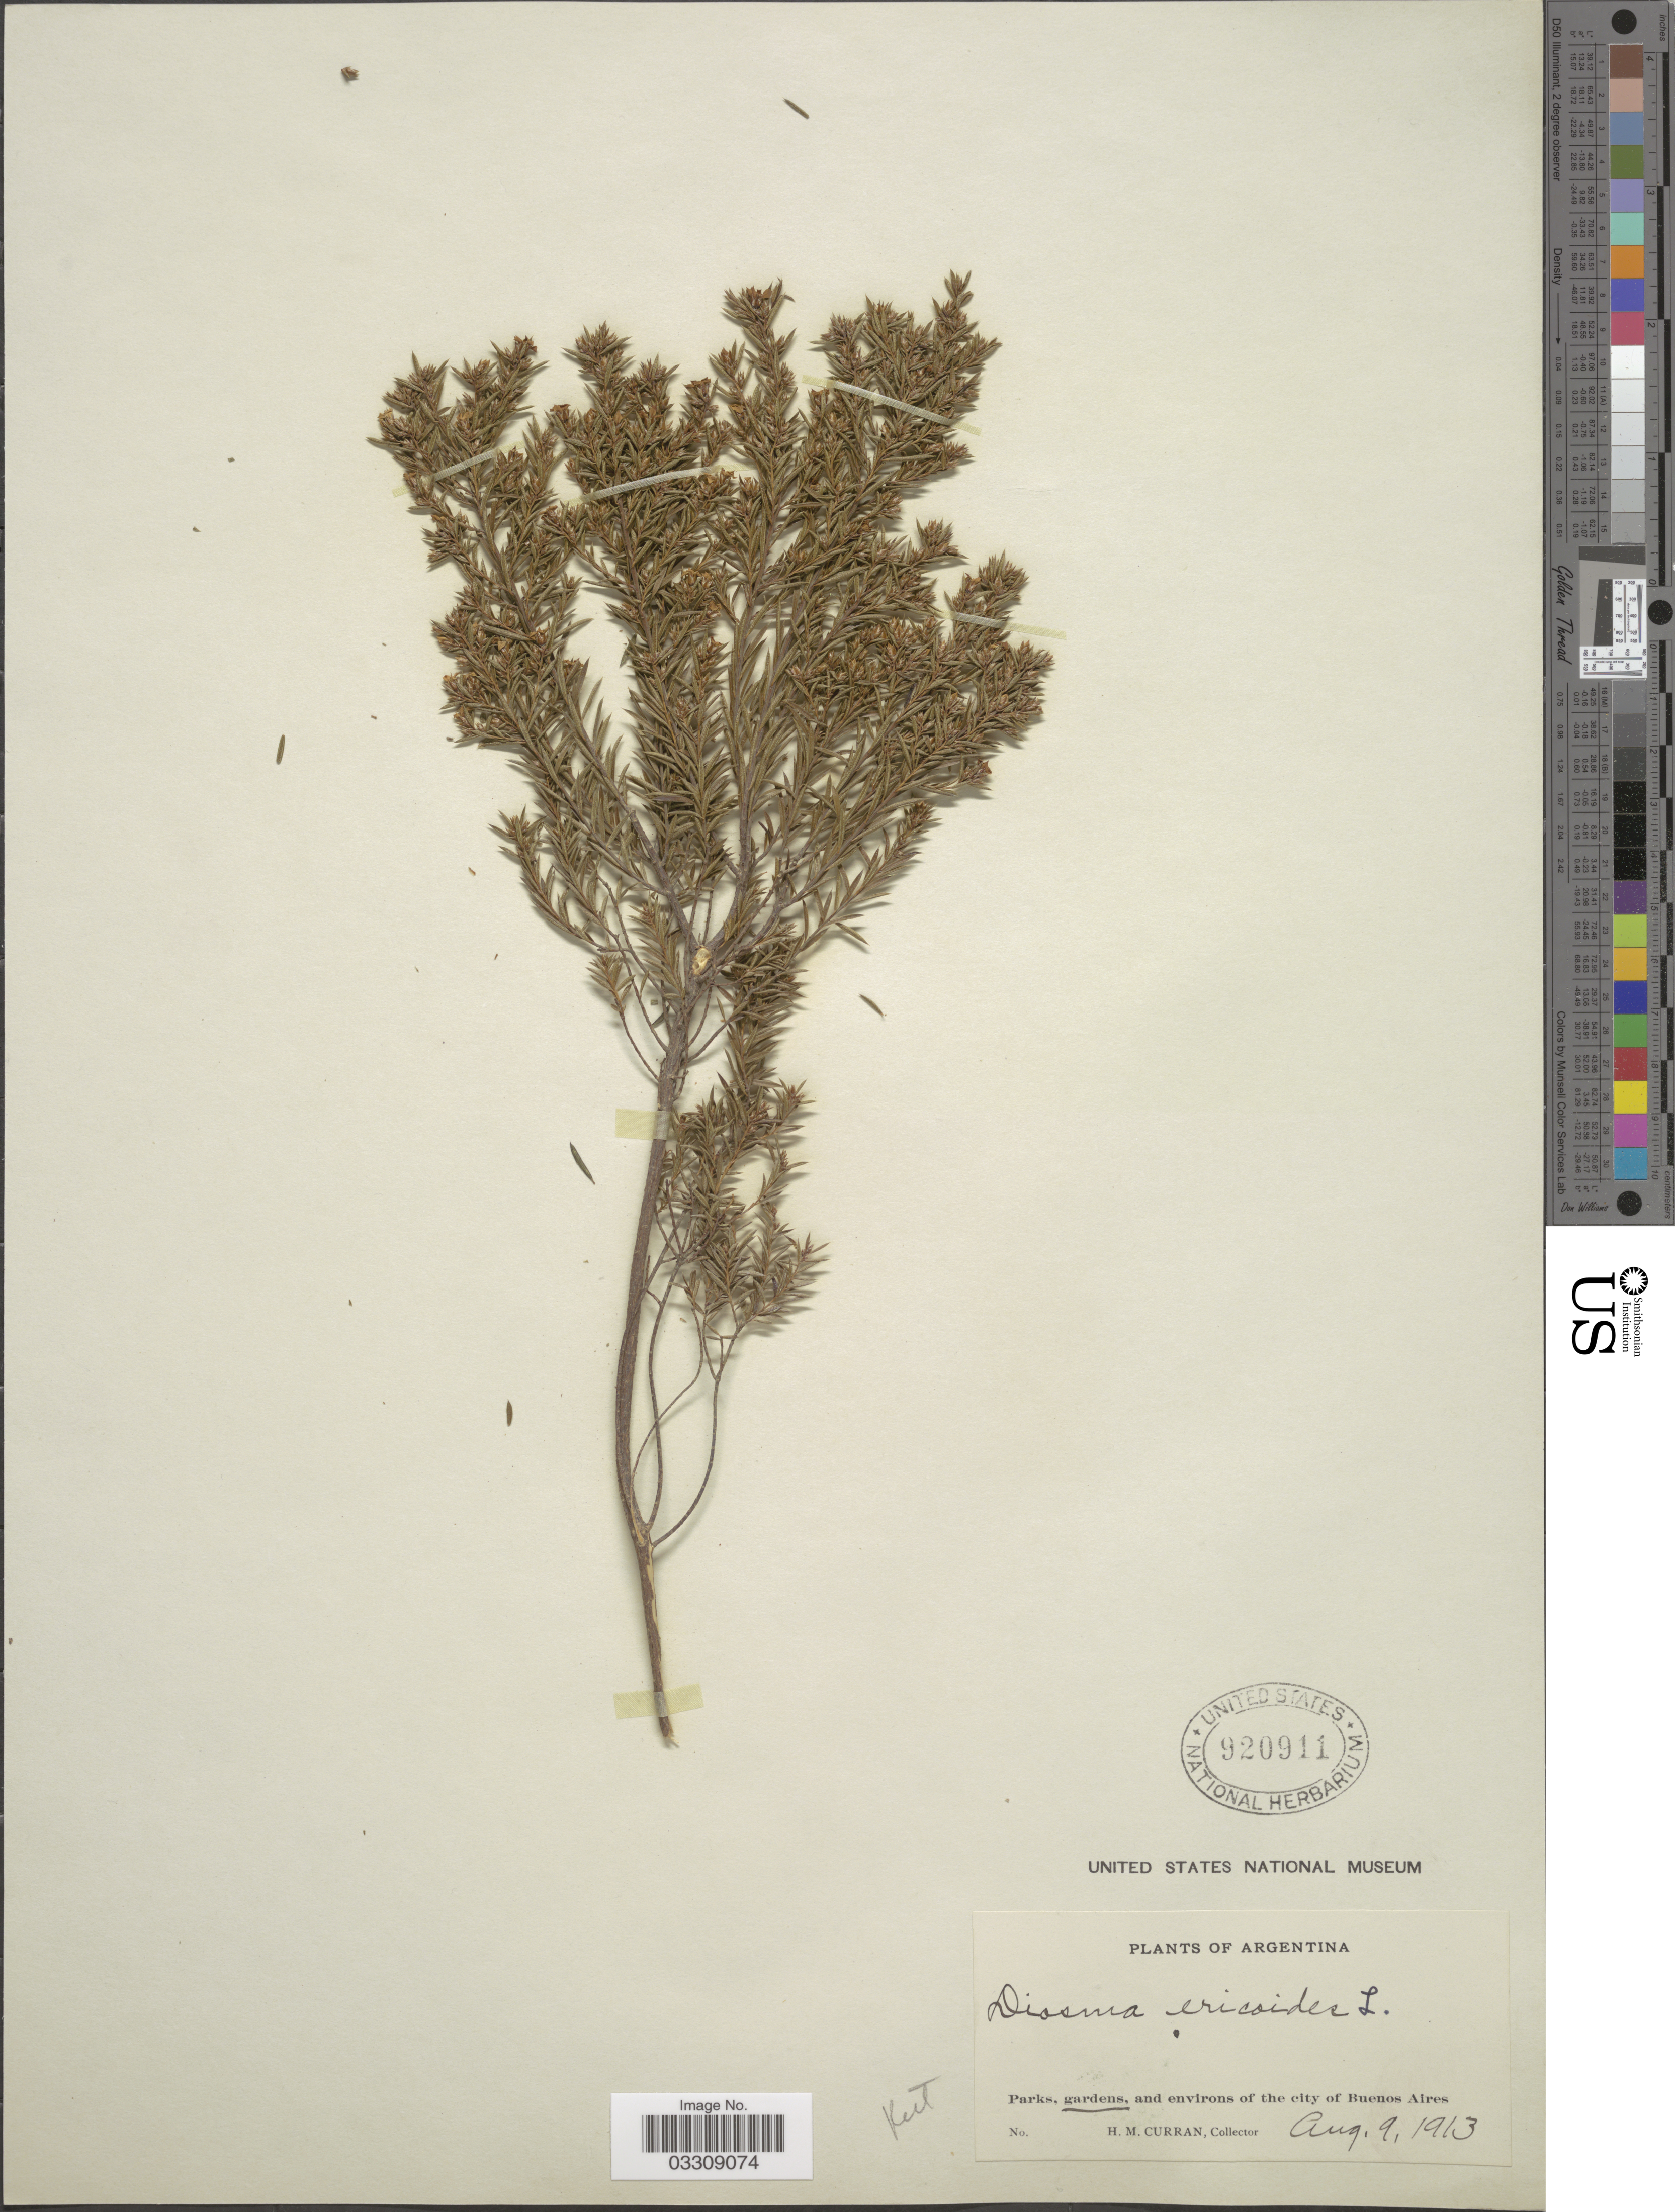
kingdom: Plantae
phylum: Tracheophyta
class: Magnoliopsida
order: Sapindales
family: Rutaceae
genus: Diosma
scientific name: Diosma ericoides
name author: L.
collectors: H. M. Curran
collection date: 1913-08-09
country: Argentina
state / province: Buenos Aires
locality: Parks, gardens, and environs of the city of Buenos Aires.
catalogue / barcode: US 920911